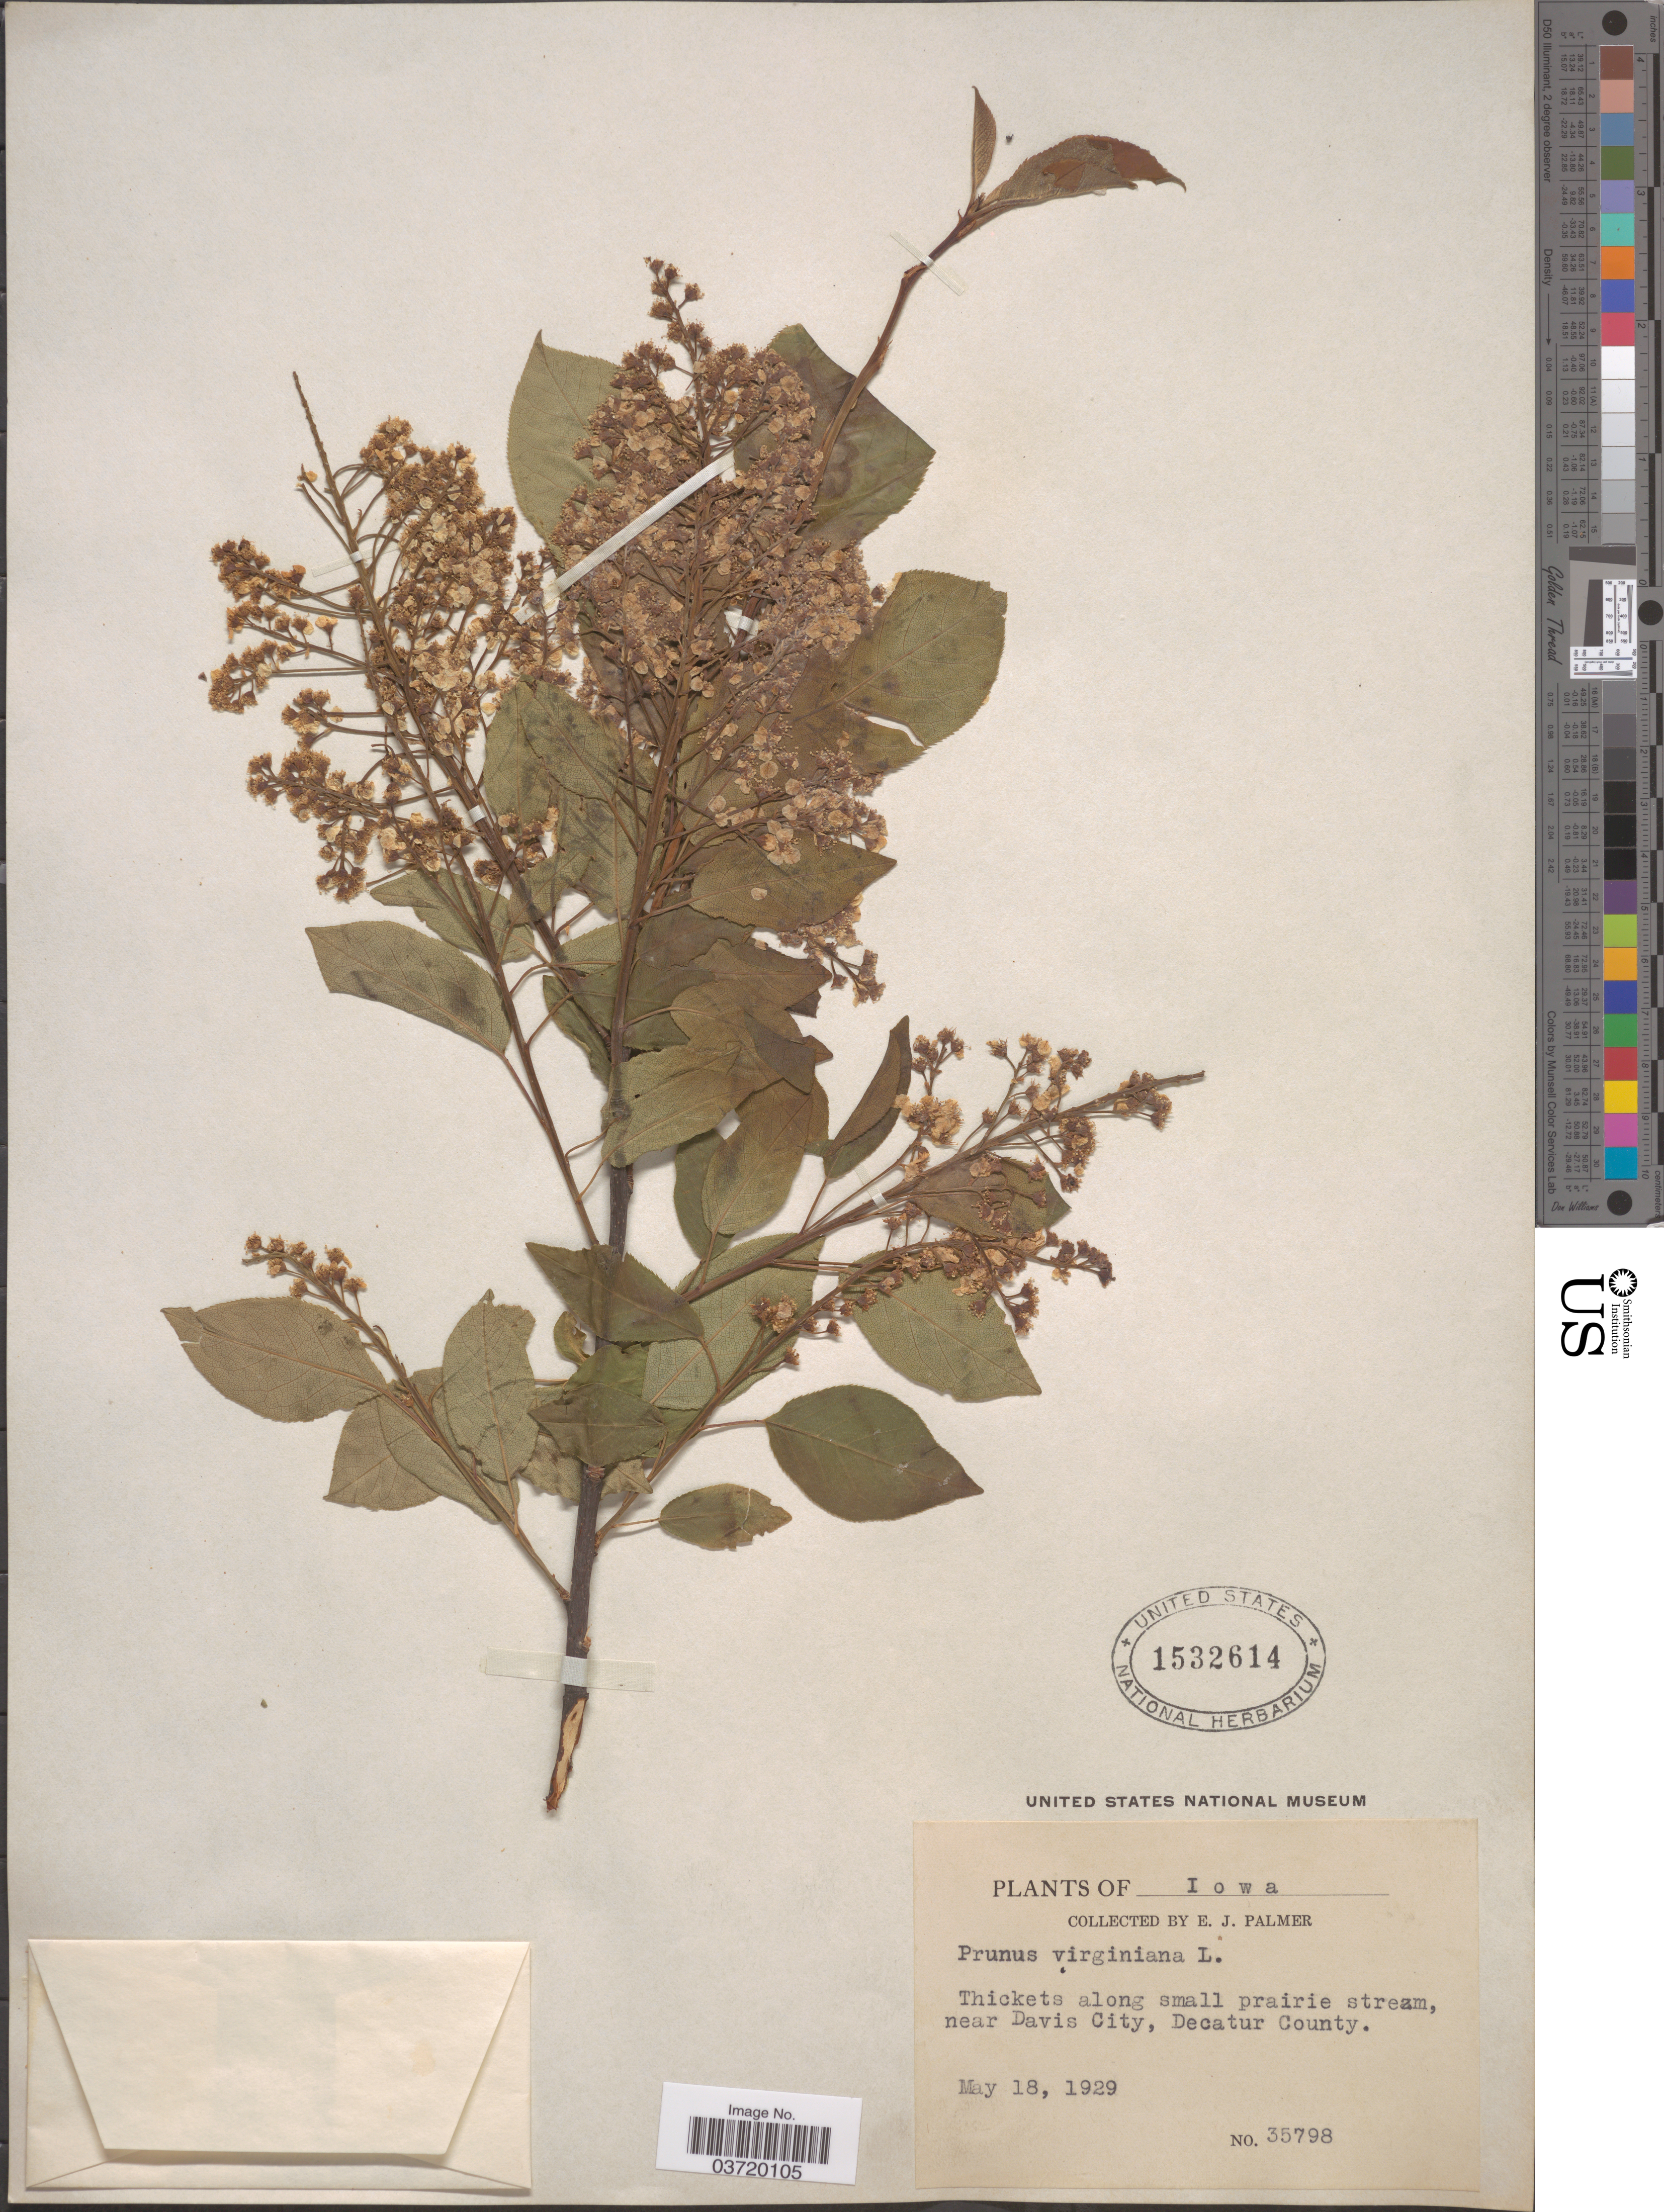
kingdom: Plantae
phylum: Tracheophyta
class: Magnoliopsida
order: Rosales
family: Rosaceae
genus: Prunus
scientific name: Prunus virginiana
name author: L.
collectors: E. J. Palmer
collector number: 35798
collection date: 1929-05-18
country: United States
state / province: Iowa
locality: Thickets along small prairie stream, near Davis City, Decatur County.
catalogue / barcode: US 1532614